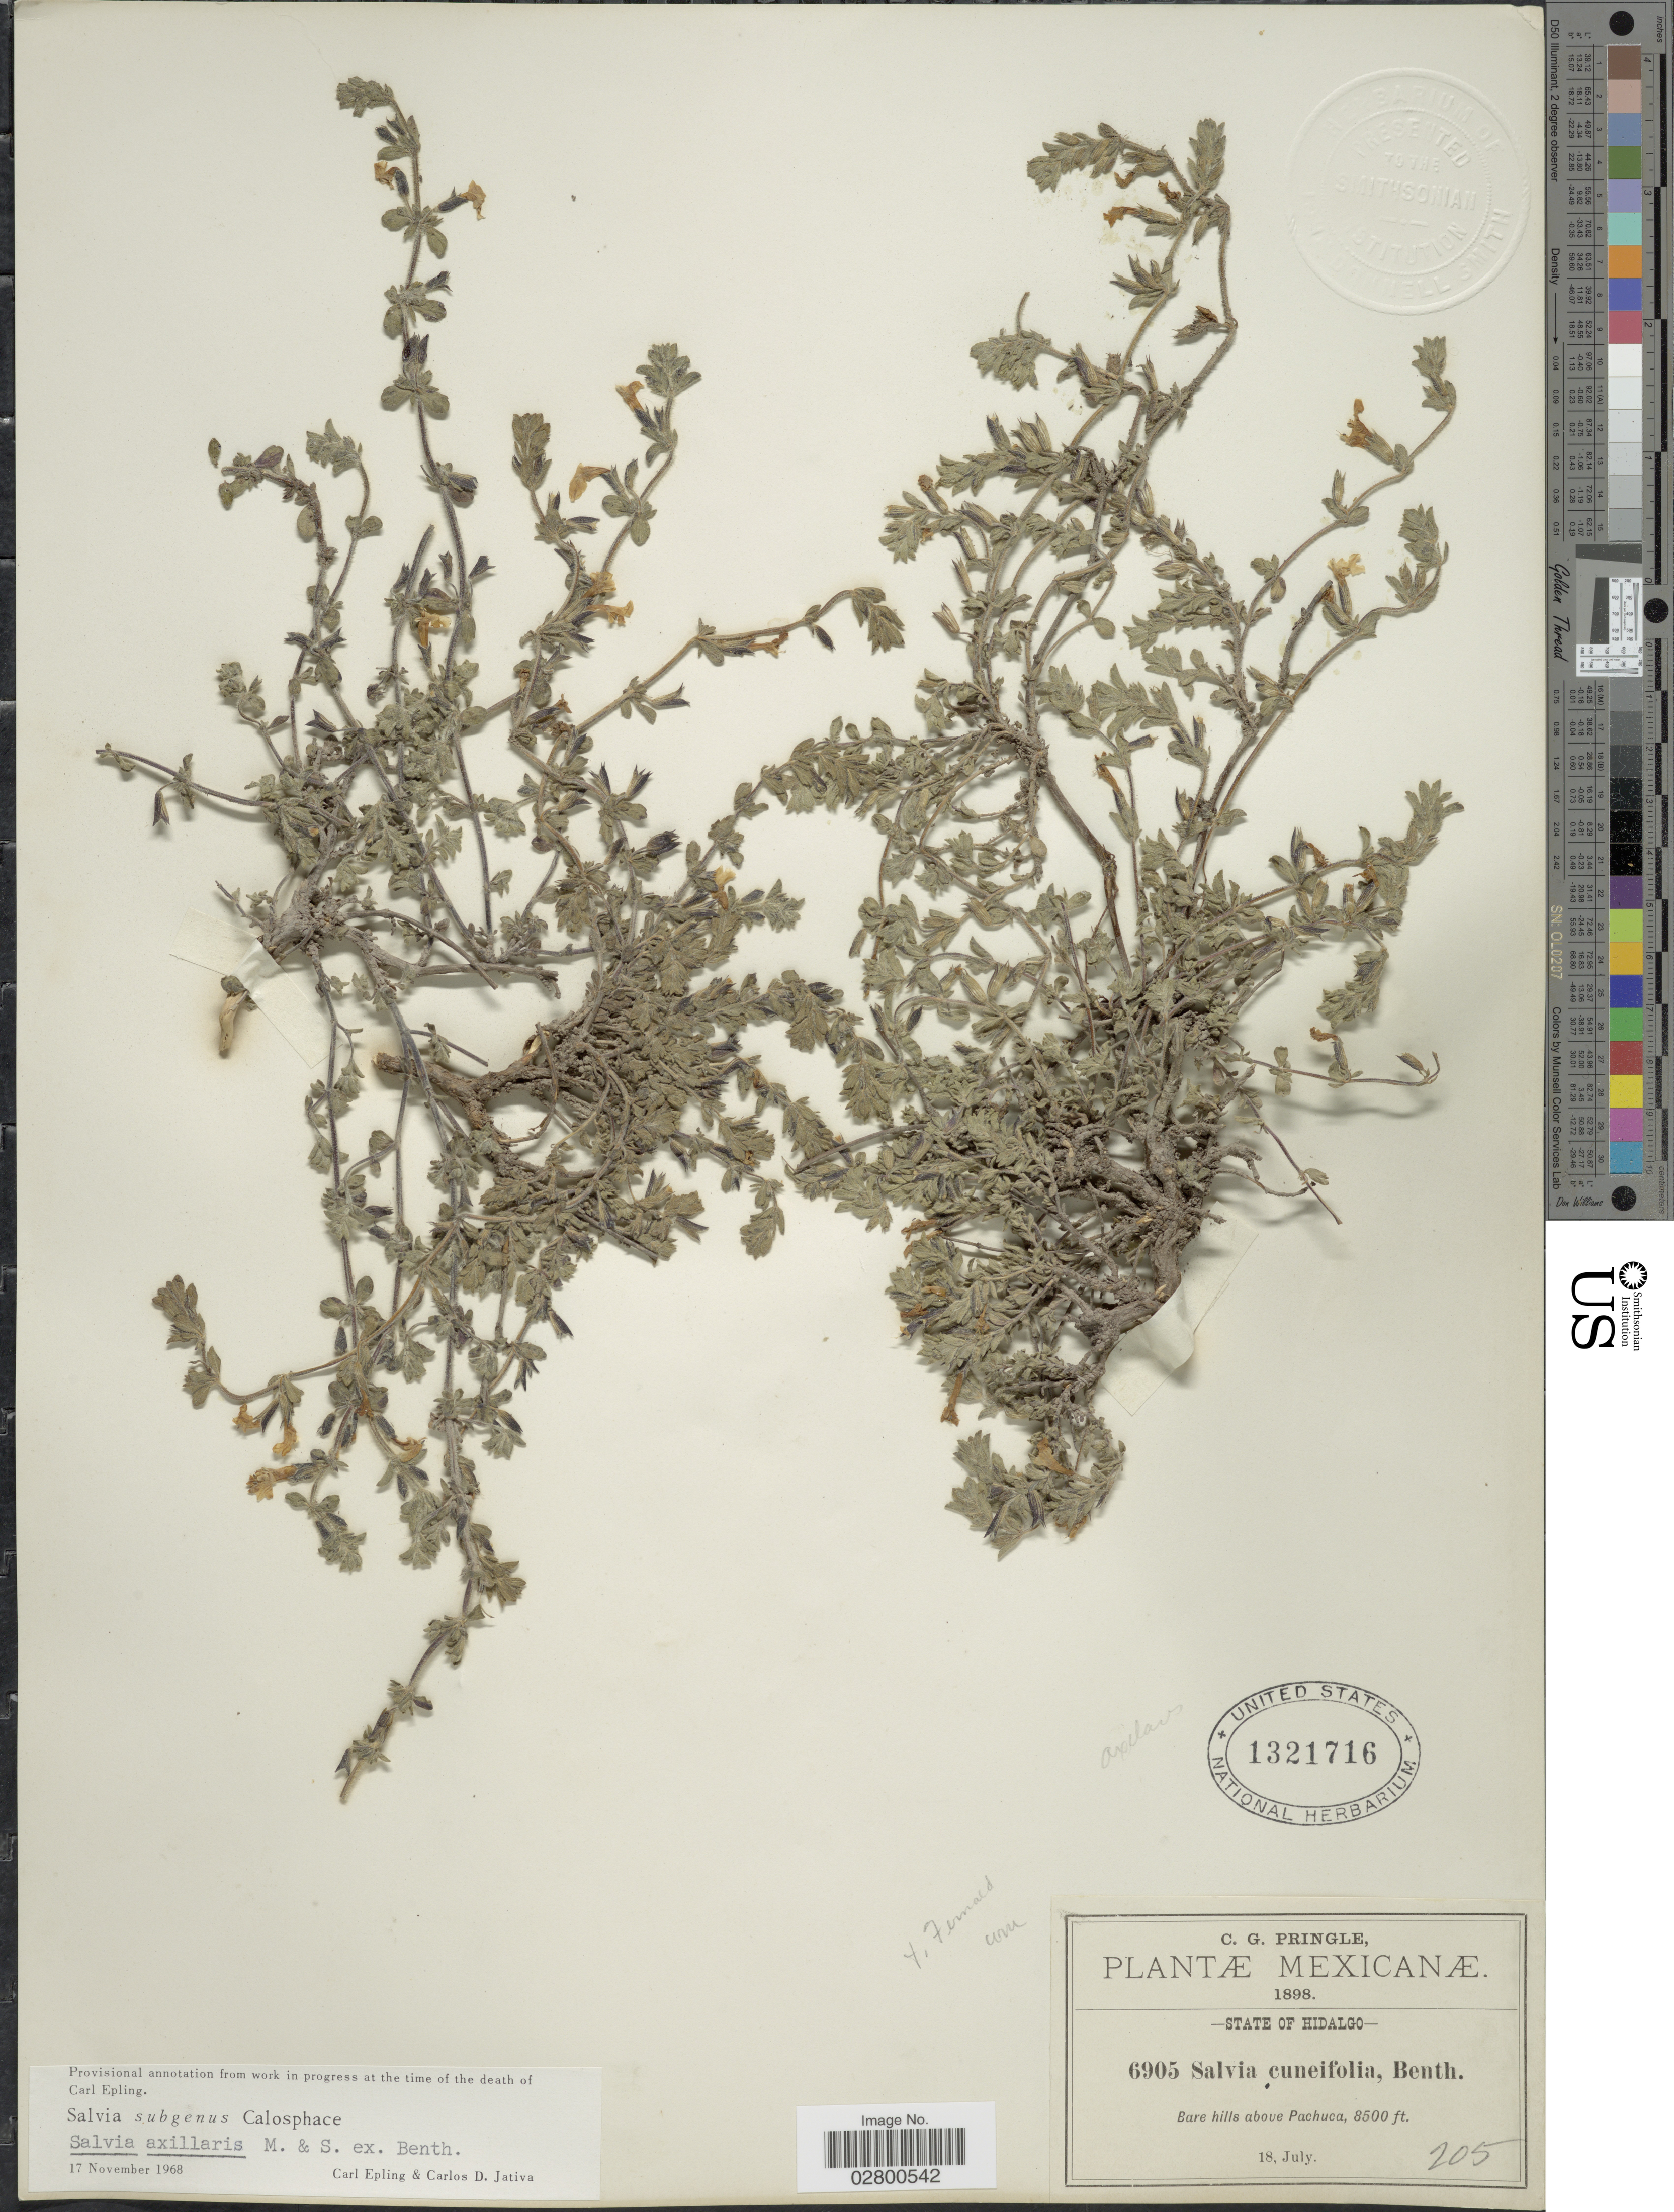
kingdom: Plantae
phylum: Tracheophyta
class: Magnoliopsida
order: Lamiales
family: Lamiaceae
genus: Salvia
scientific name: Salvia axillaris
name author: Moc. & Sessé ex Benth.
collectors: C. G. Pringle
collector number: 6905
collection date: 1898-07-18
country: Mexico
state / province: Hidalgo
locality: Bare hills above Pachuca.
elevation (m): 2591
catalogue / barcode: US 1321716